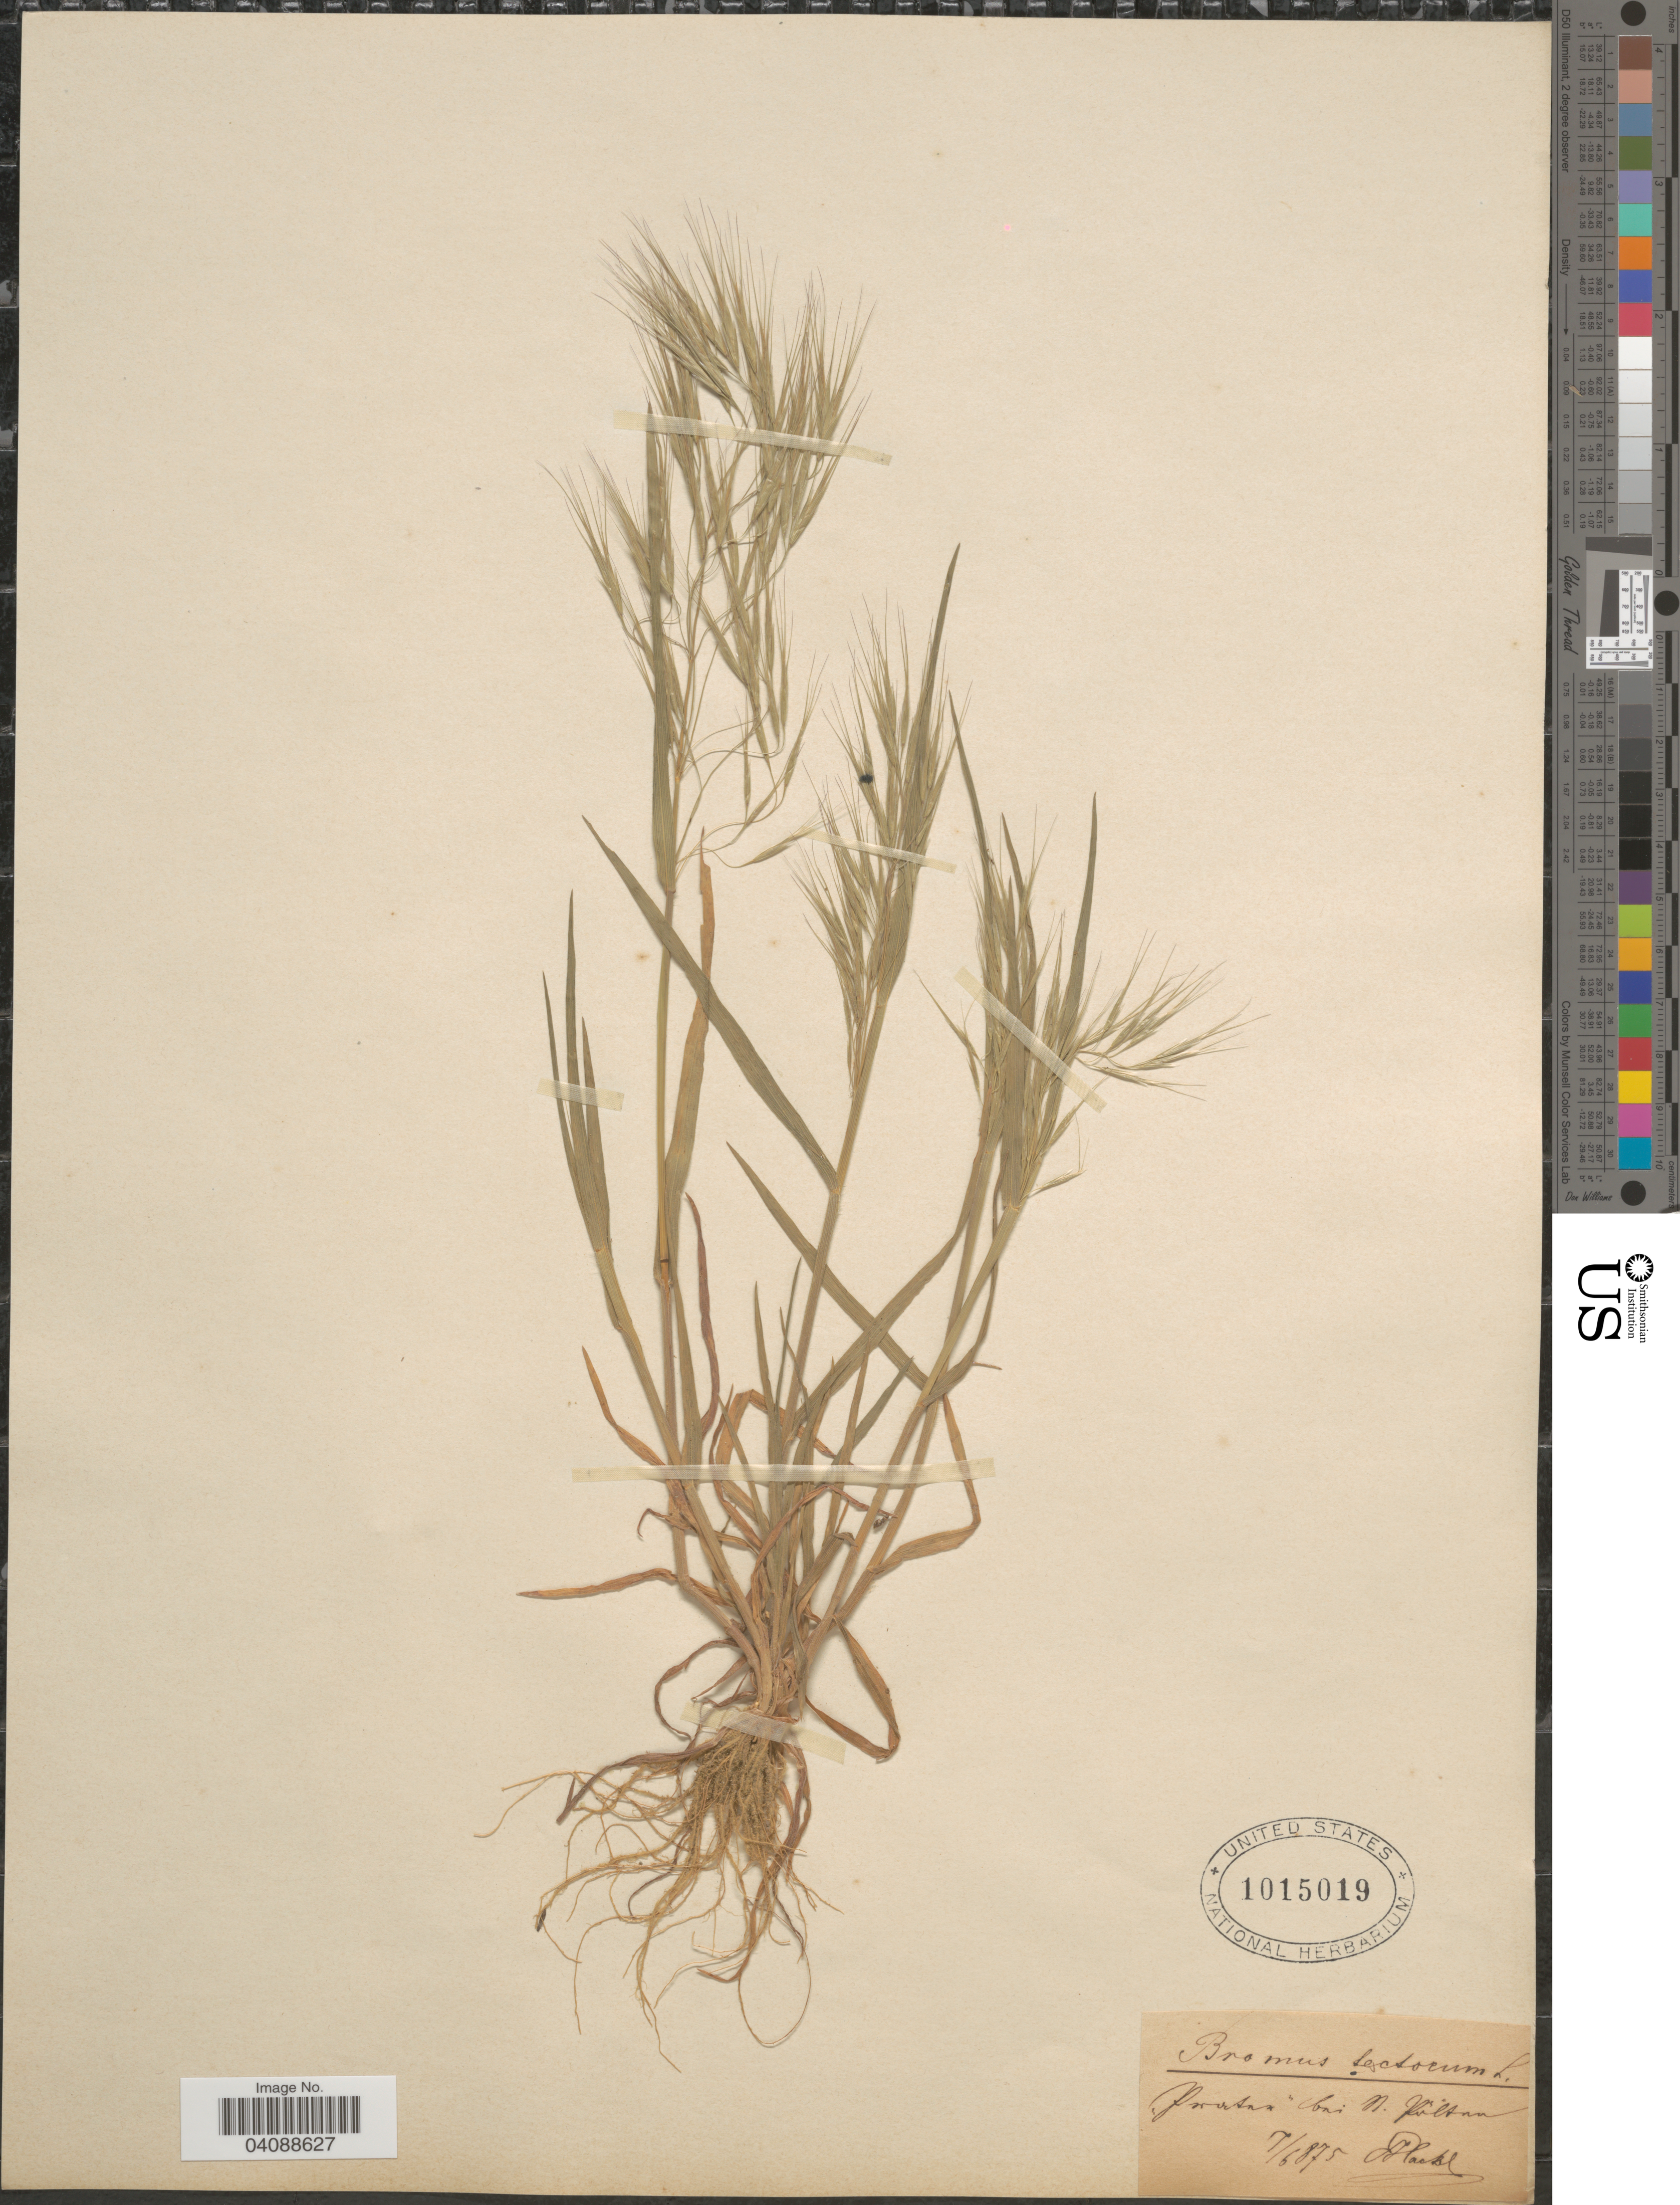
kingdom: Plantae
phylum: Tracheophyta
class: Liliopsida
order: Poales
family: Poaceae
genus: Bromus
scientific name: Bromus tectorum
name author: L.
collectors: J. Hackel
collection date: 1875-06-07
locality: [illegible text] bei N. Pulsen.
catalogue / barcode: US 1015019